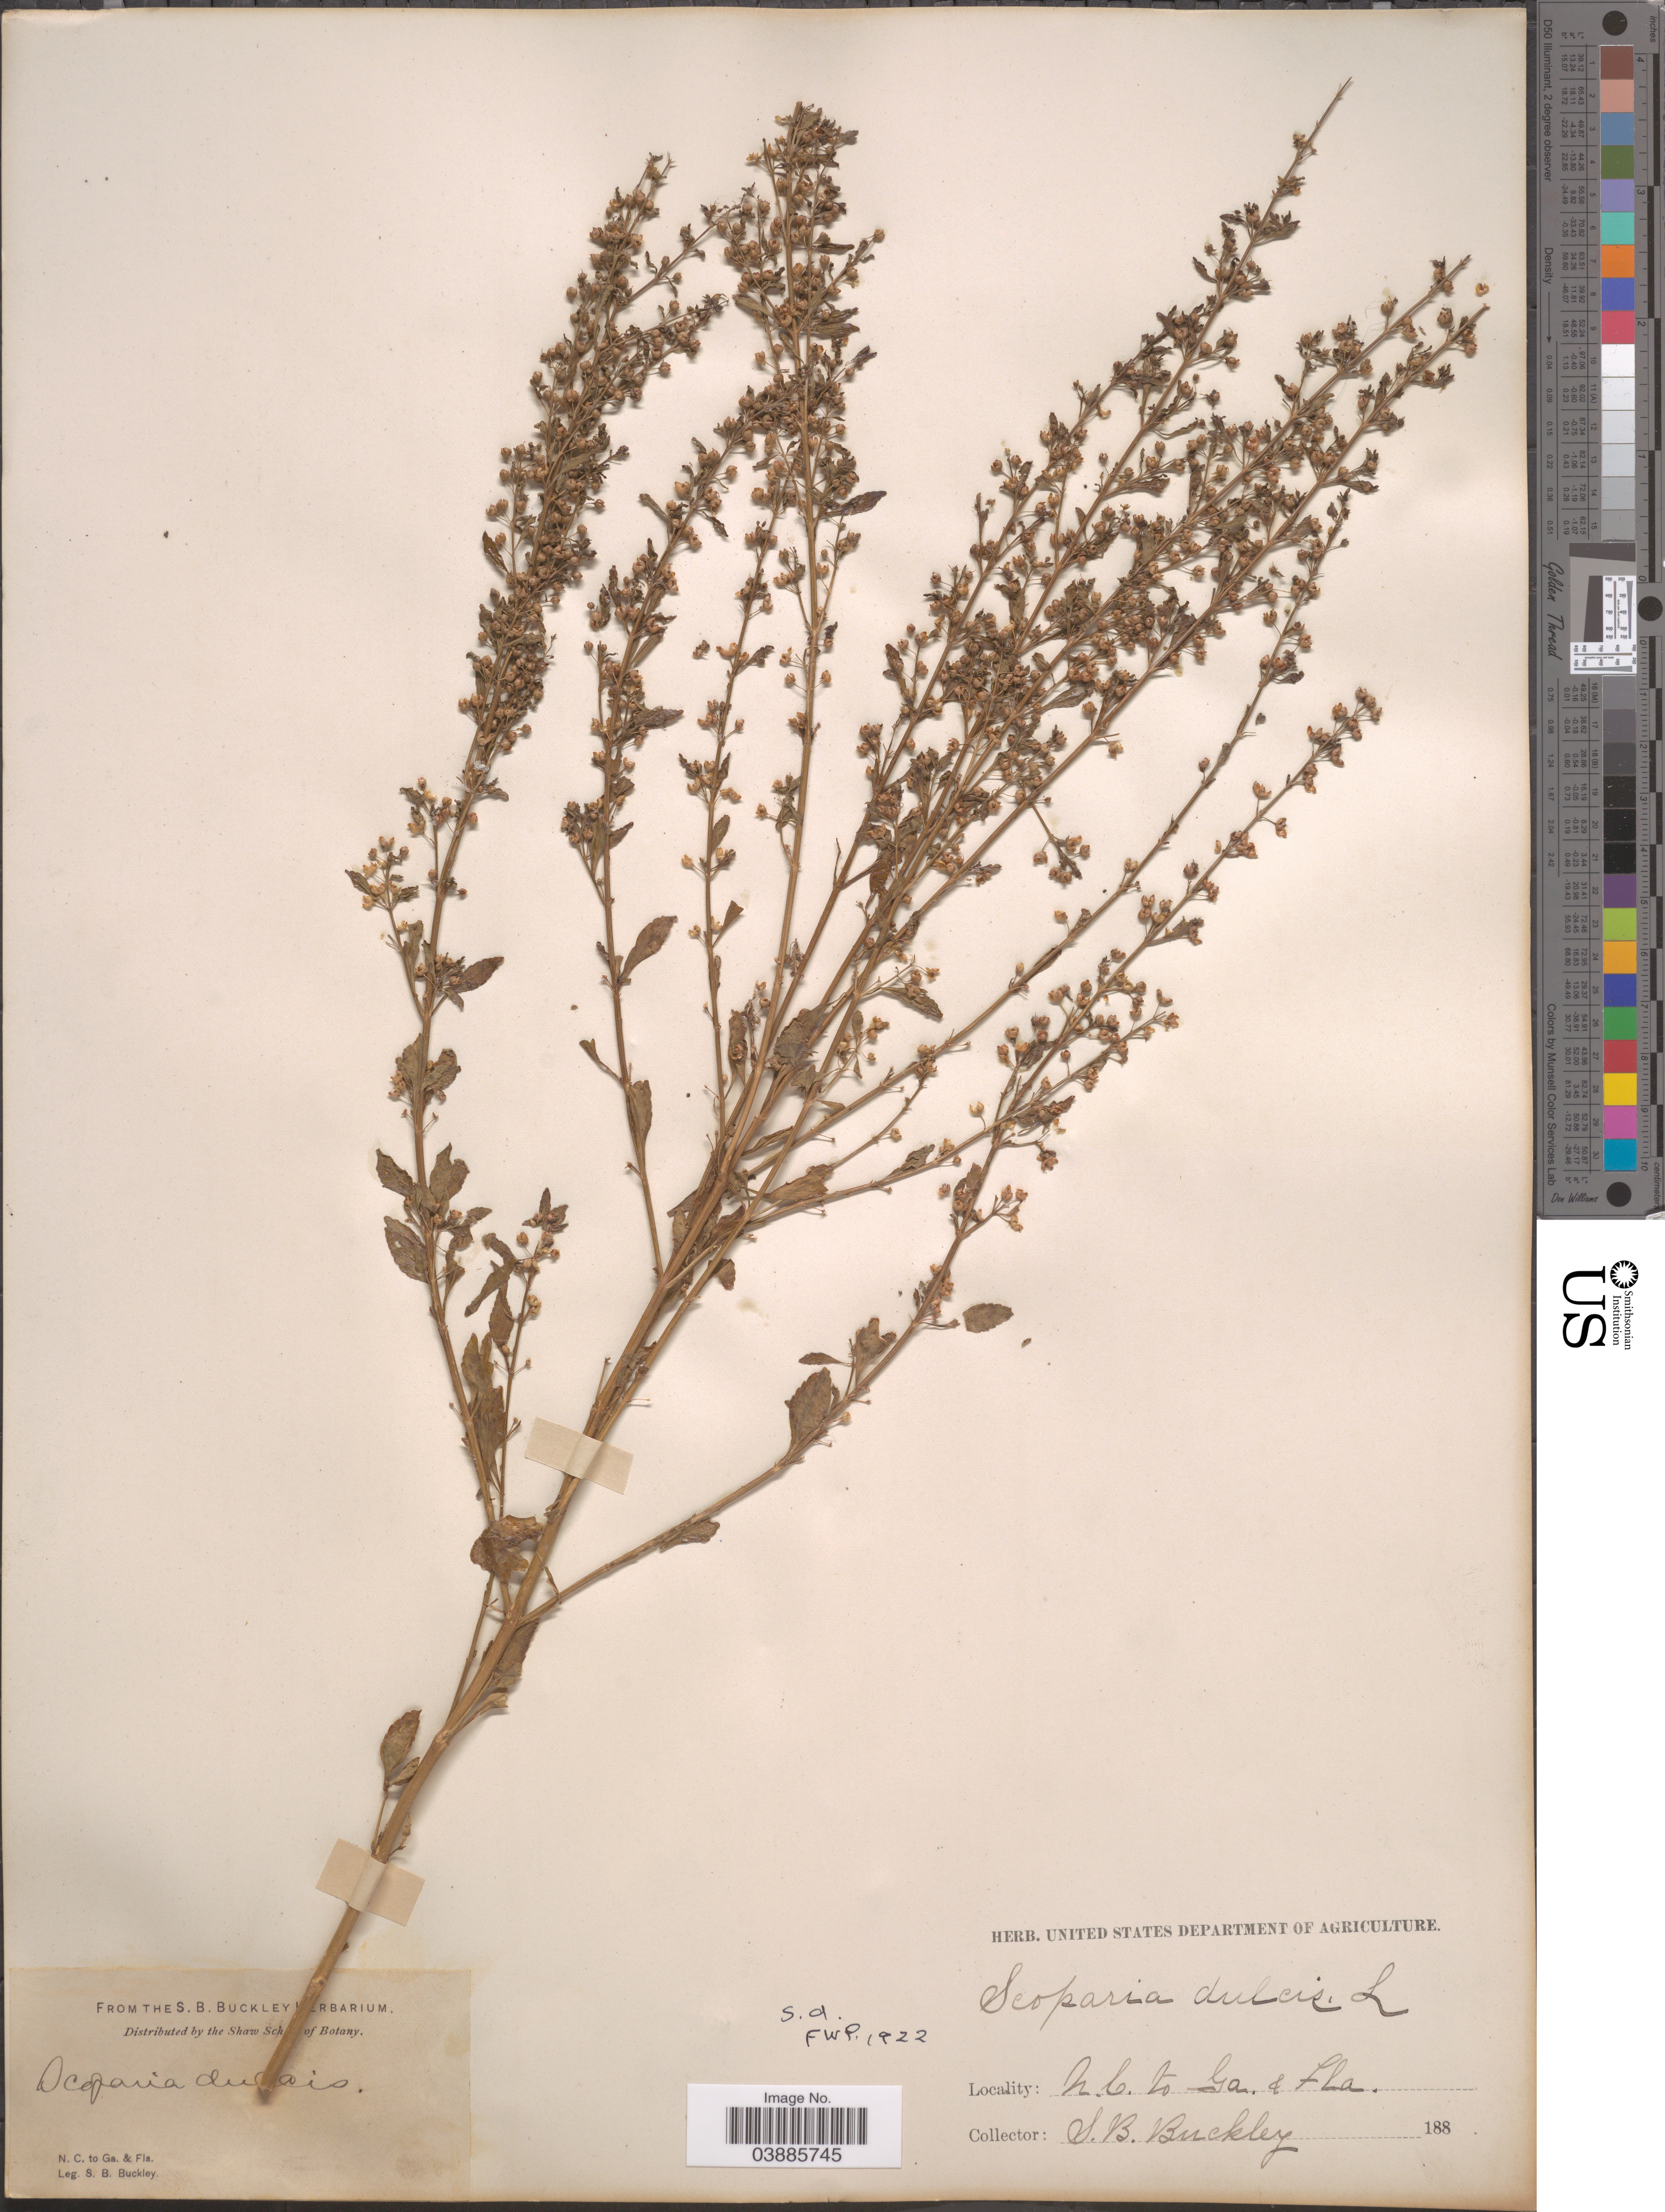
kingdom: Plantae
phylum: Tracheophyta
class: Magnoliopsida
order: Lamiales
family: Plantaginaceae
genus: Scoparia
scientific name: Scoparia dulcis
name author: L.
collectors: S. B. Buckley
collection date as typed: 188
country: United States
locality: N.C. to Ga. & Fla.